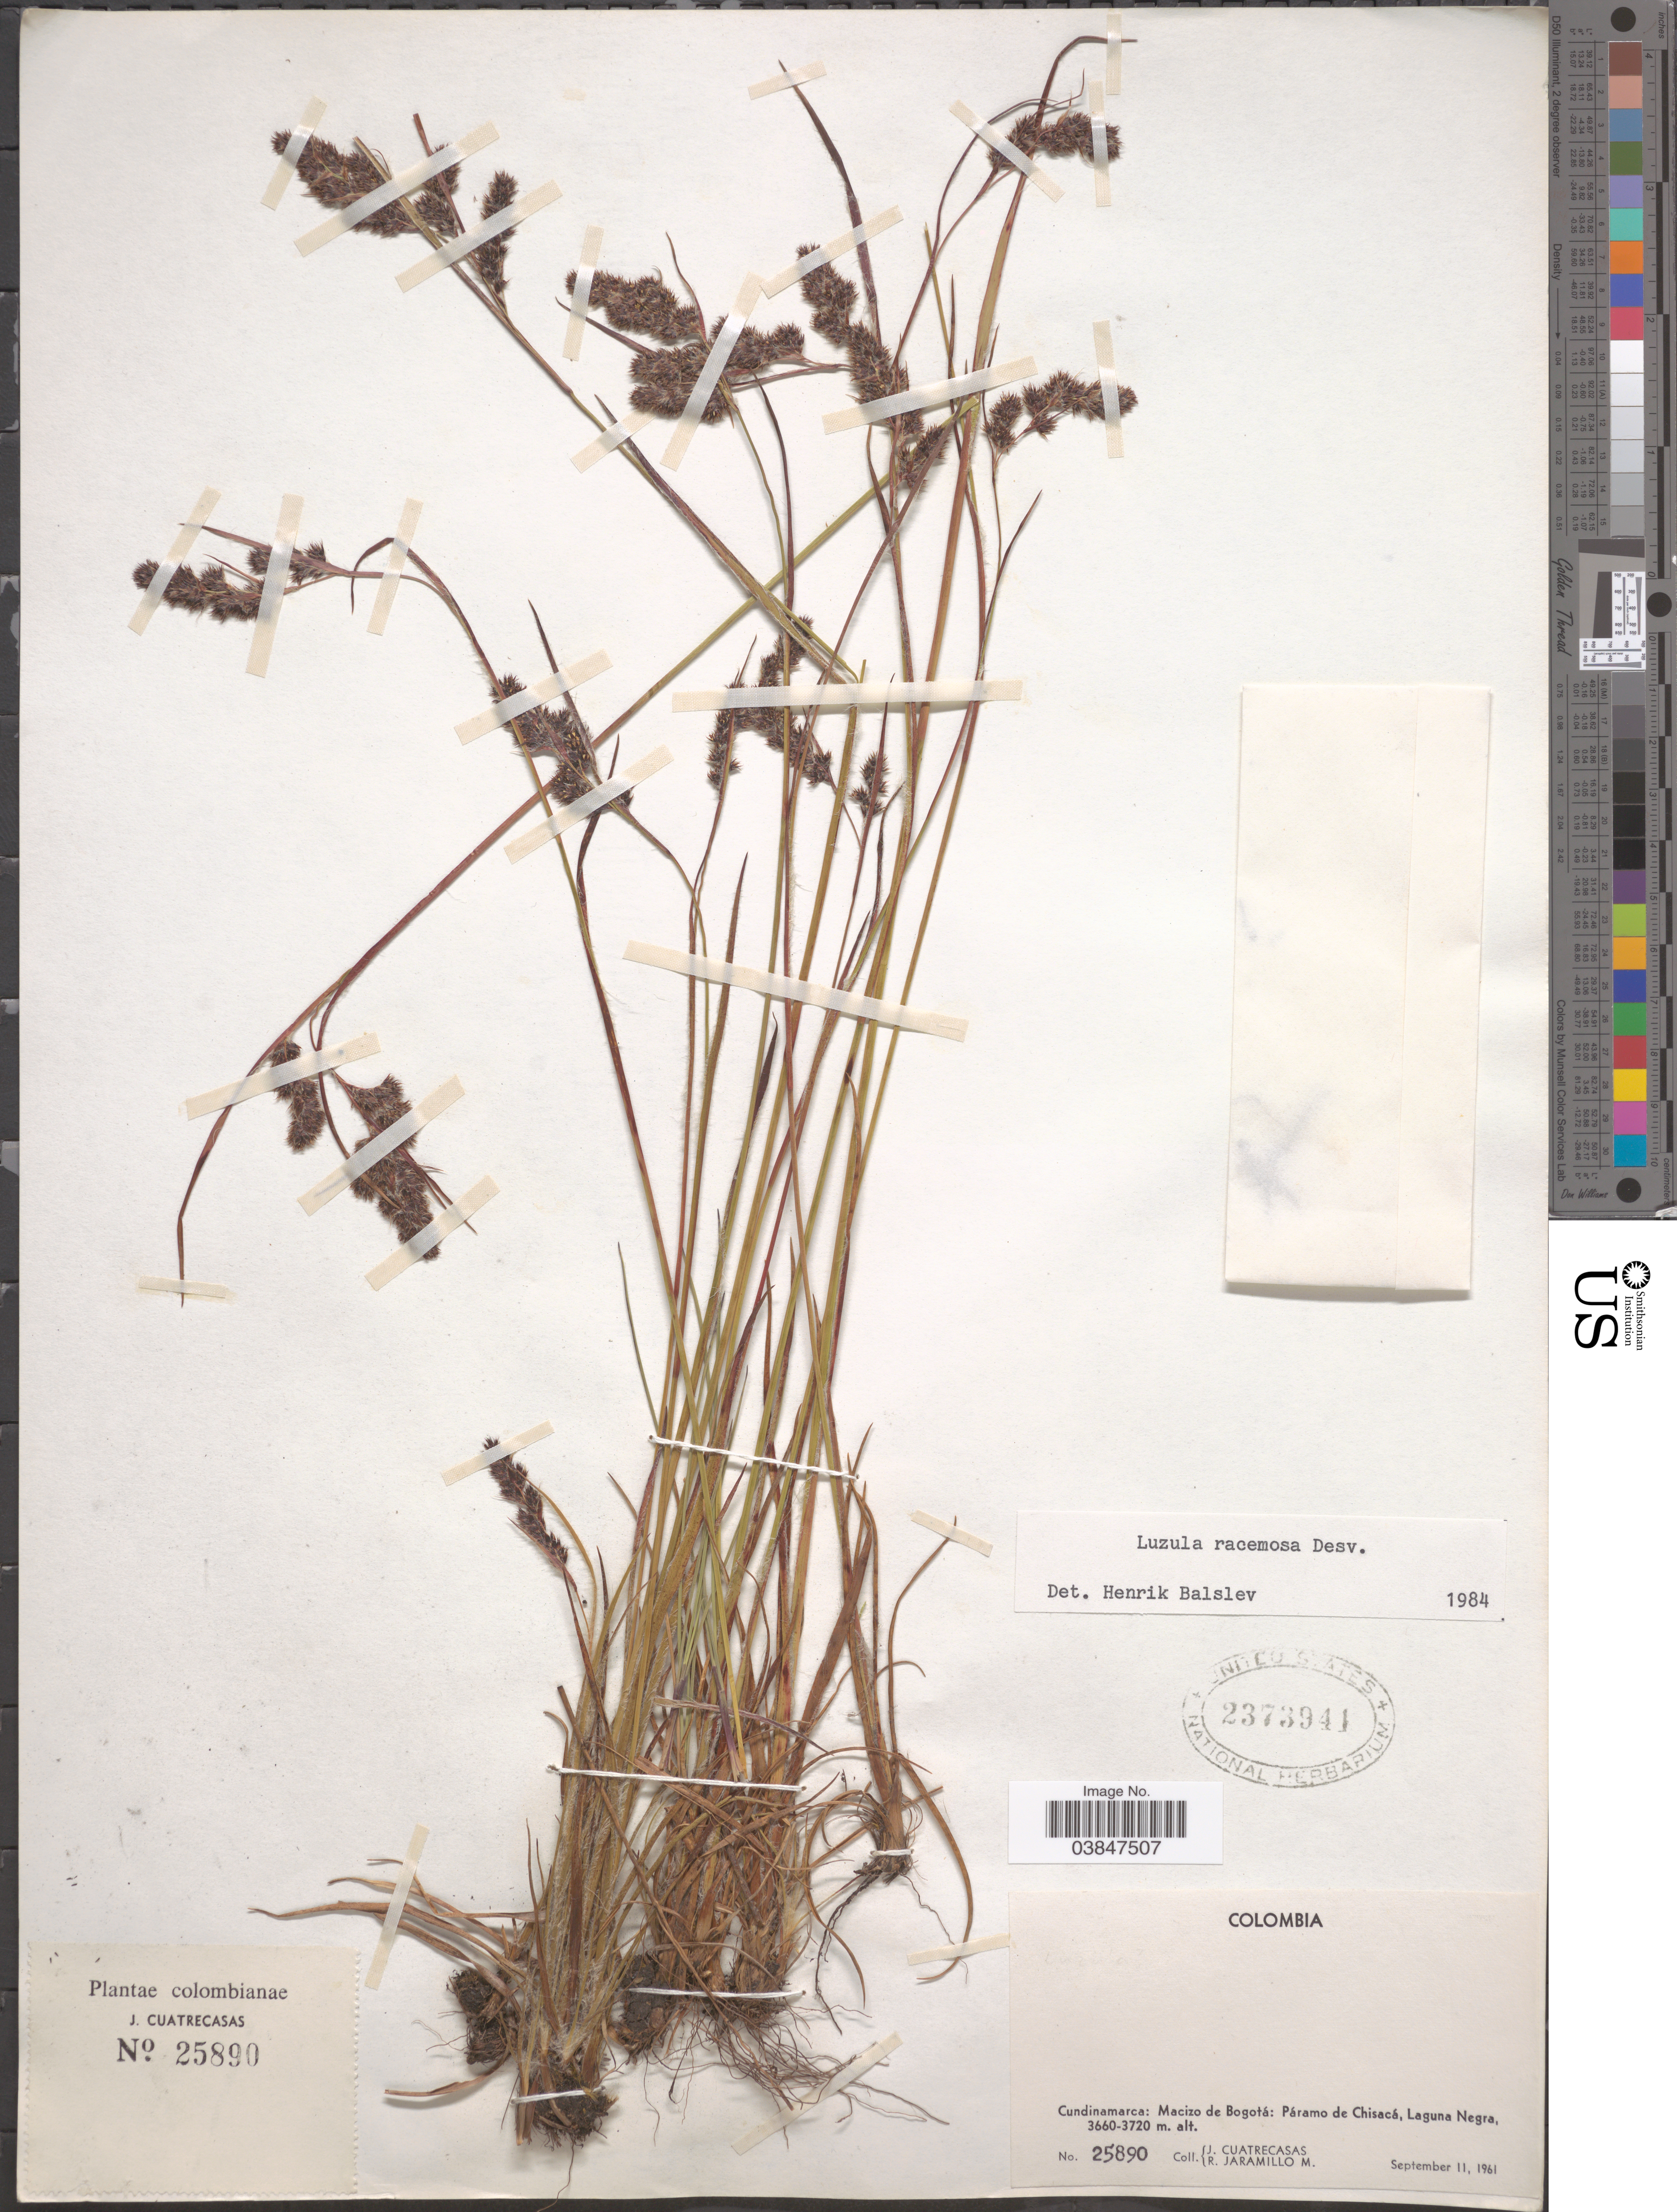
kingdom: Plantae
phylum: Tracheophyta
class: Liliopsida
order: Poales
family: Juncaceae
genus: Luzula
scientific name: Luzula racemosa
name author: Desv.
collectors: J. Cuatrecasas & R. Jaramillo M.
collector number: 25890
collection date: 1961-09-11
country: Colombia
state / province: Cundinamarca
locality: Macizo de Bogotá: Páramo de Chisacá, Laguna Negra.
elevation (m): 3660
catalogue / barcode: US 2373941